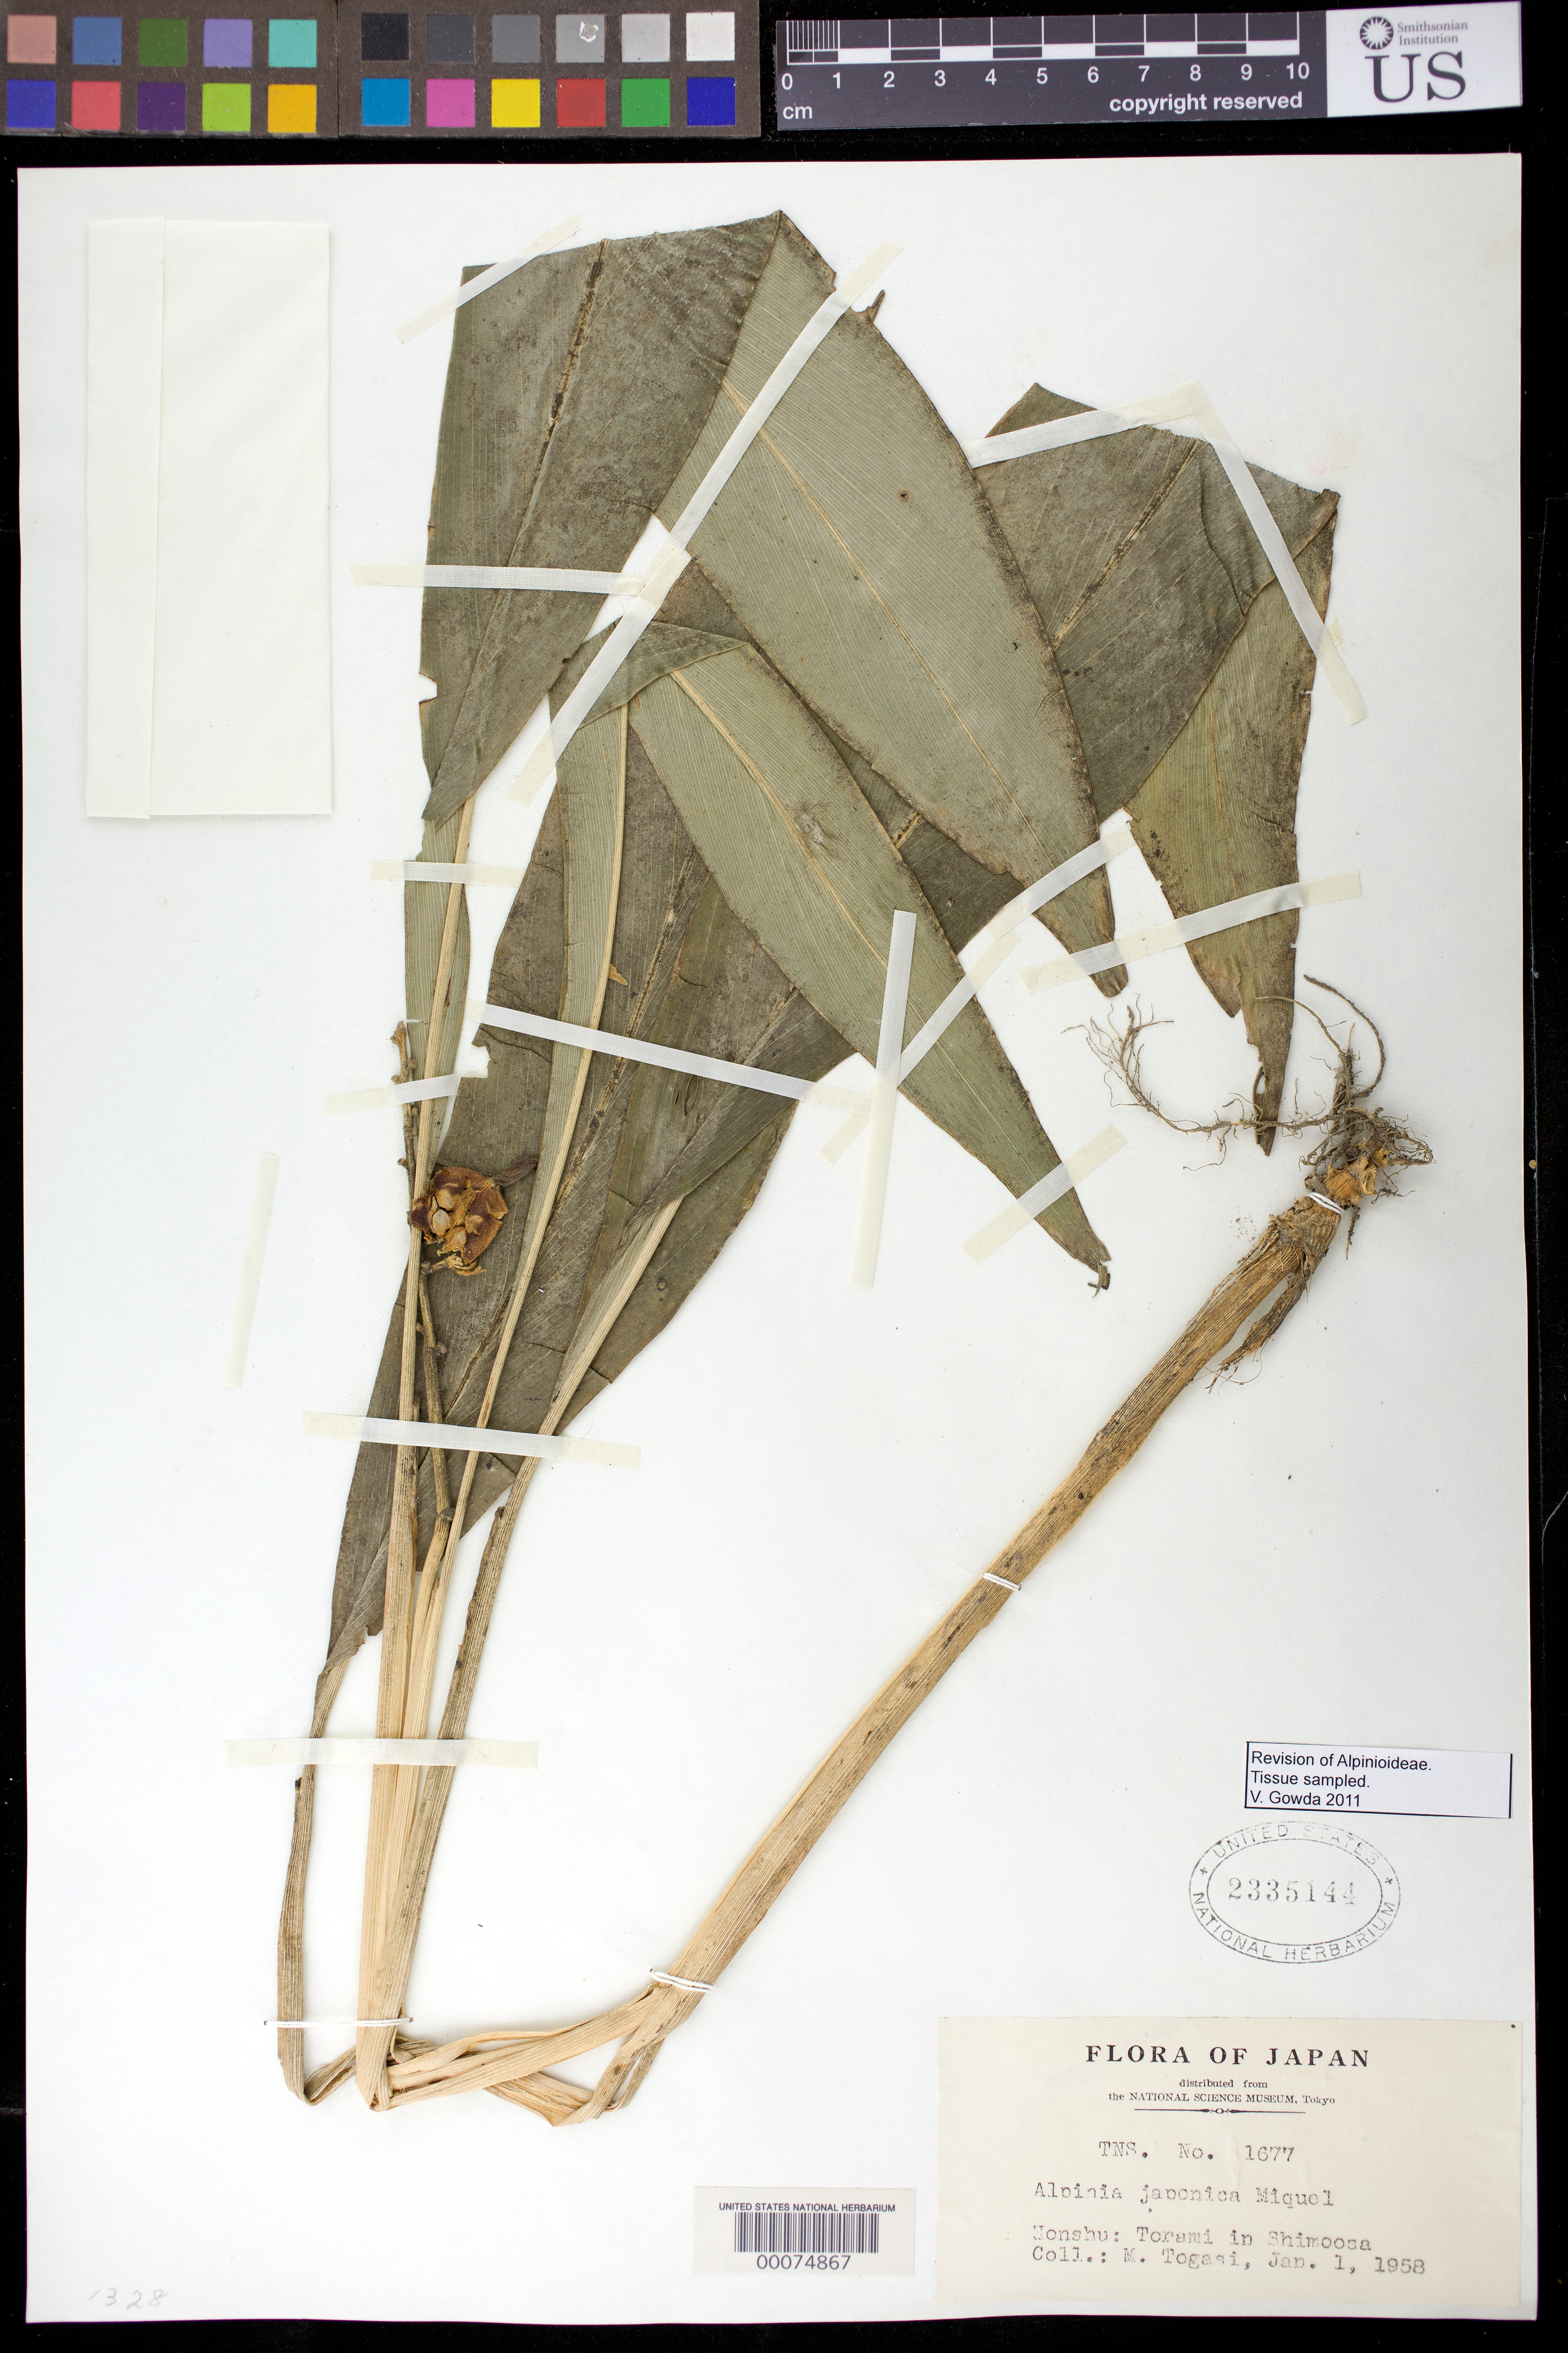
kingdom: Plantae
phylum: Tracheophyta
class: Liliopsida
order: Zingiberales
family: Zingiberaceae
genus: Alpinia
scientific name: Alpinia japonica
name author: (Thunb.) Miq.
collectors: M. Togasi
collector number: Tns 1677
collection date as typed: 01 Jan 1958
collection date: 1958-01-01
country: Japan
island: Honshu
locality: Torami in shimoosa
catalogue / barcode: US 2335144